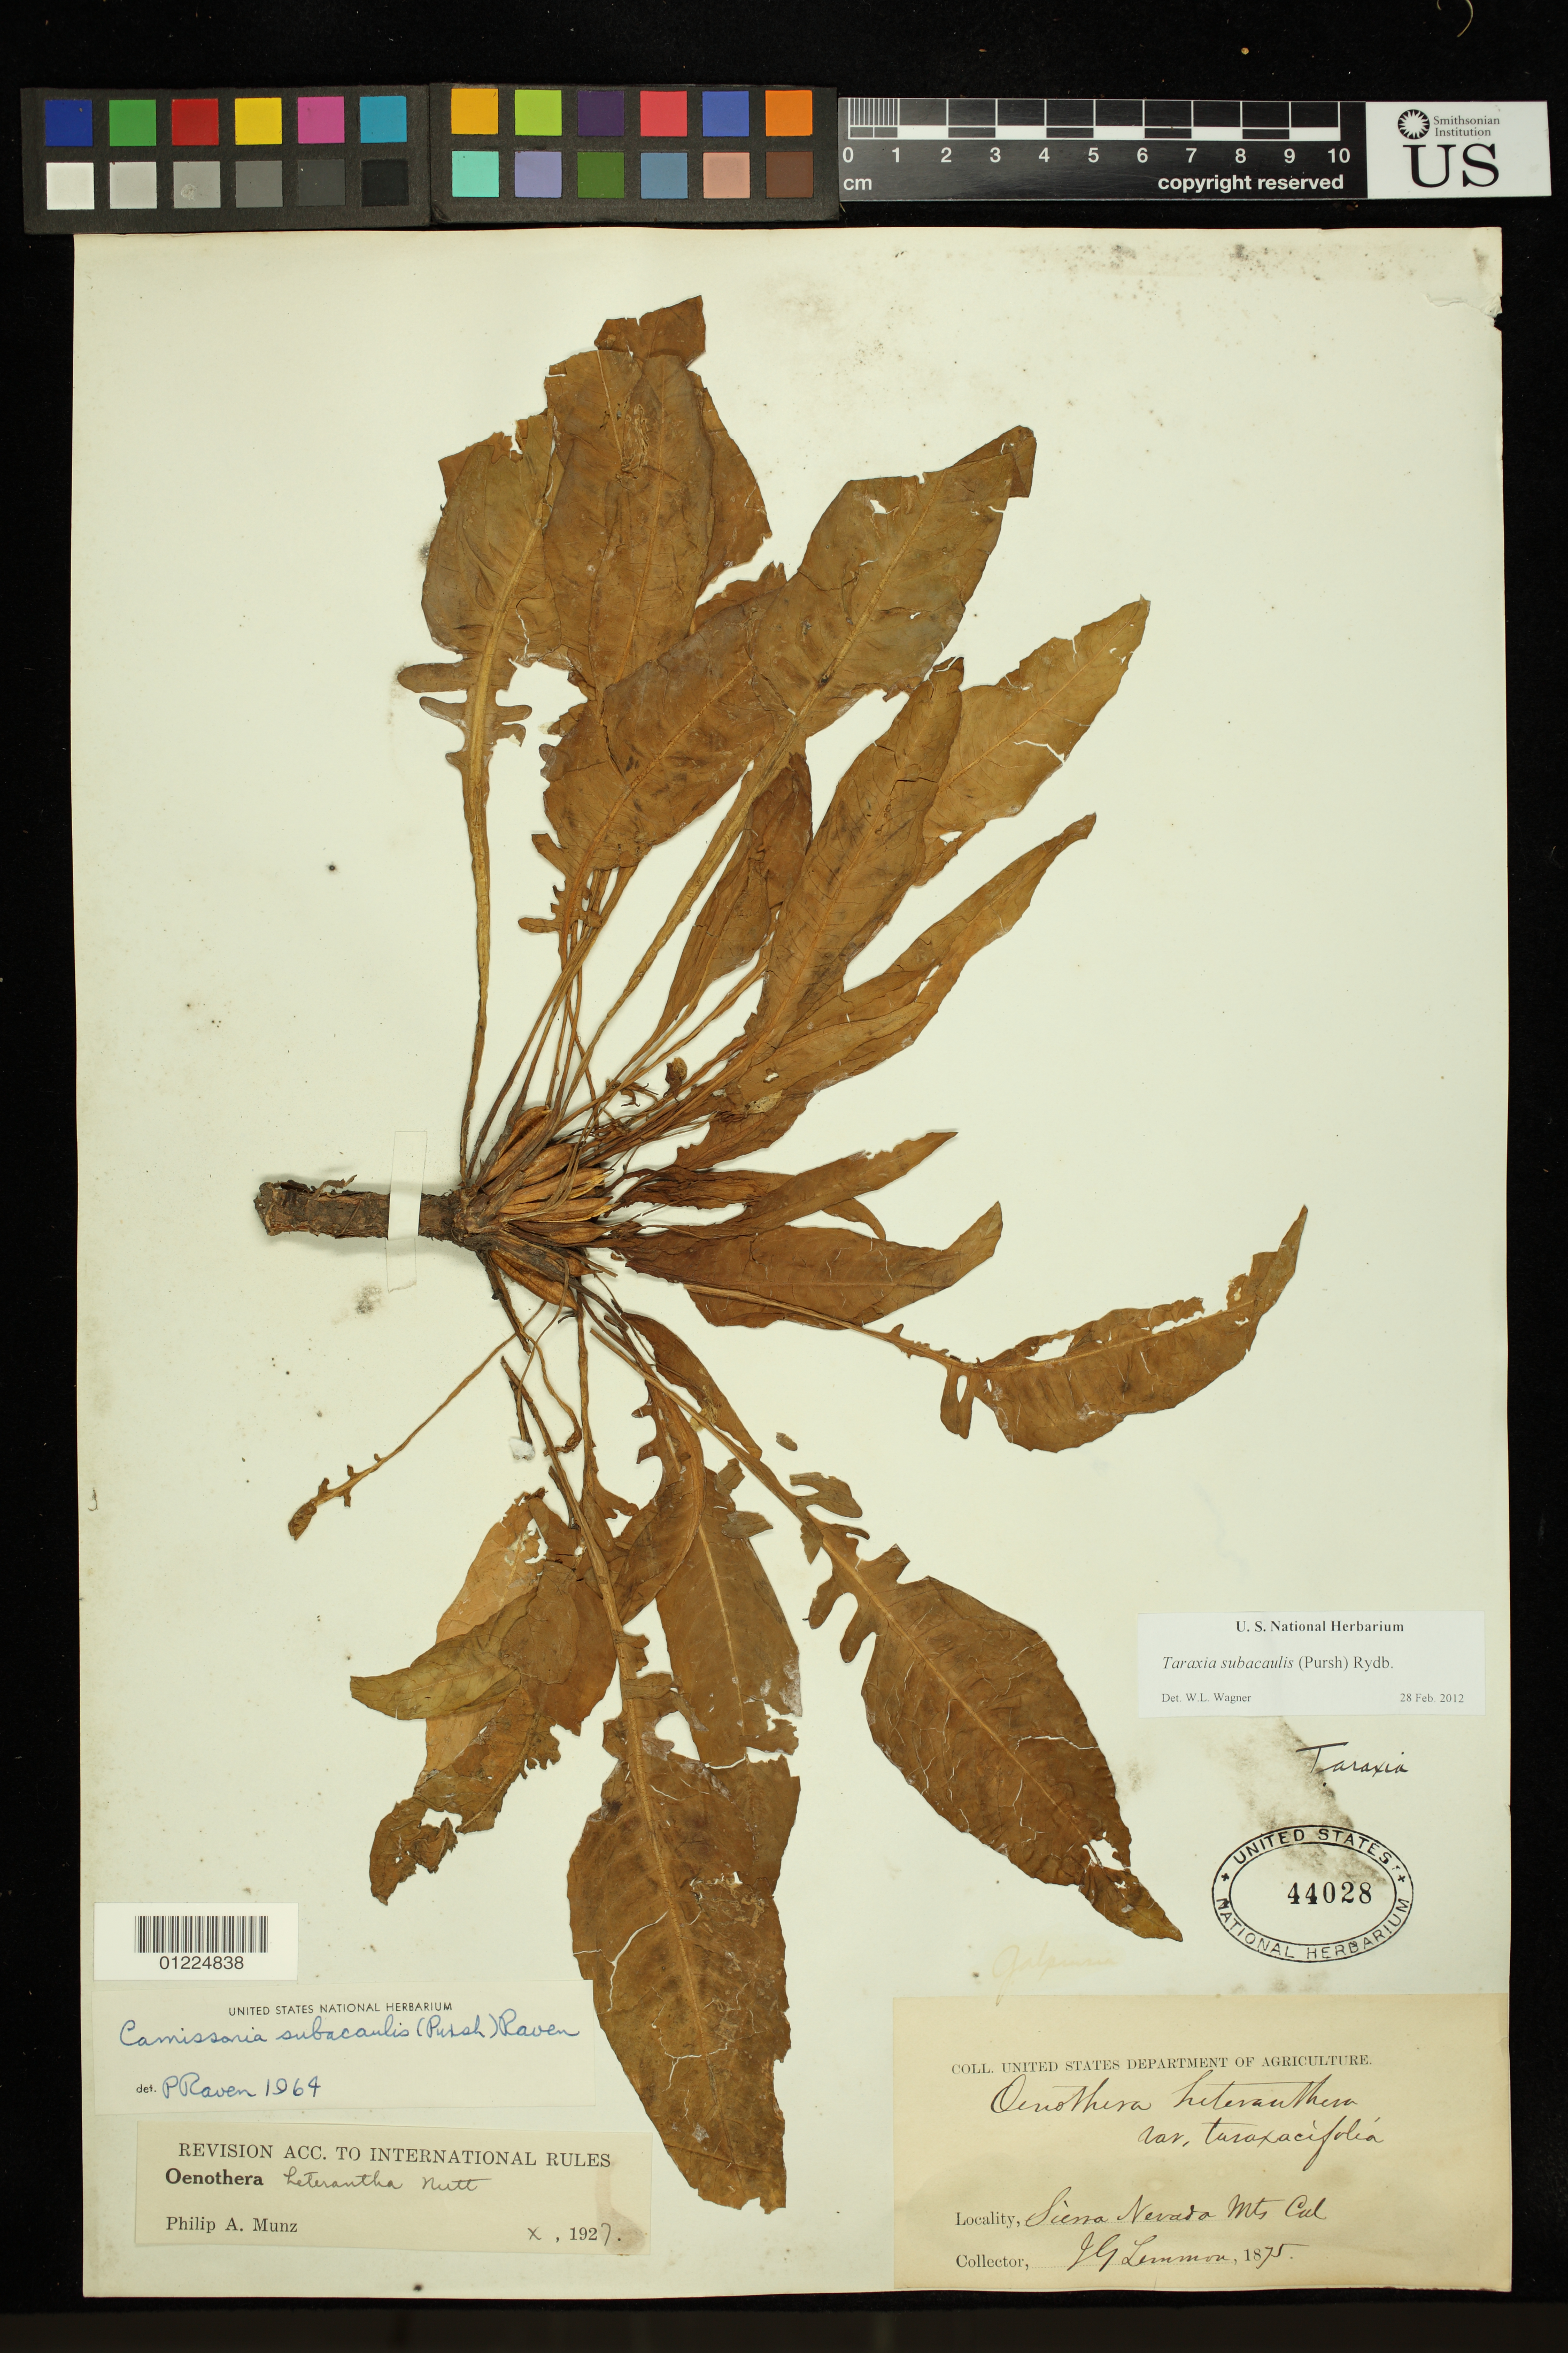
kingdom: Plantae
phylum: Tracheophyta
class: Magnoliopsida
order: Myrtales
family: Onagraceae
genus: Taraxia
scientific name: Taraxia subacaulis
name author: (Pursh) Rydb.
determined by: Wagner, W. L., (BOT), Smithsonian Institution - National Museum of Natural History (UNITED STATES)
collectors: J. G. Lemmon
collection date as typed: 1875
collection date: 1875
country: United States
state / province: California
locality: Sierra Nevada Mtns.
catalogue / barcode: US 44028